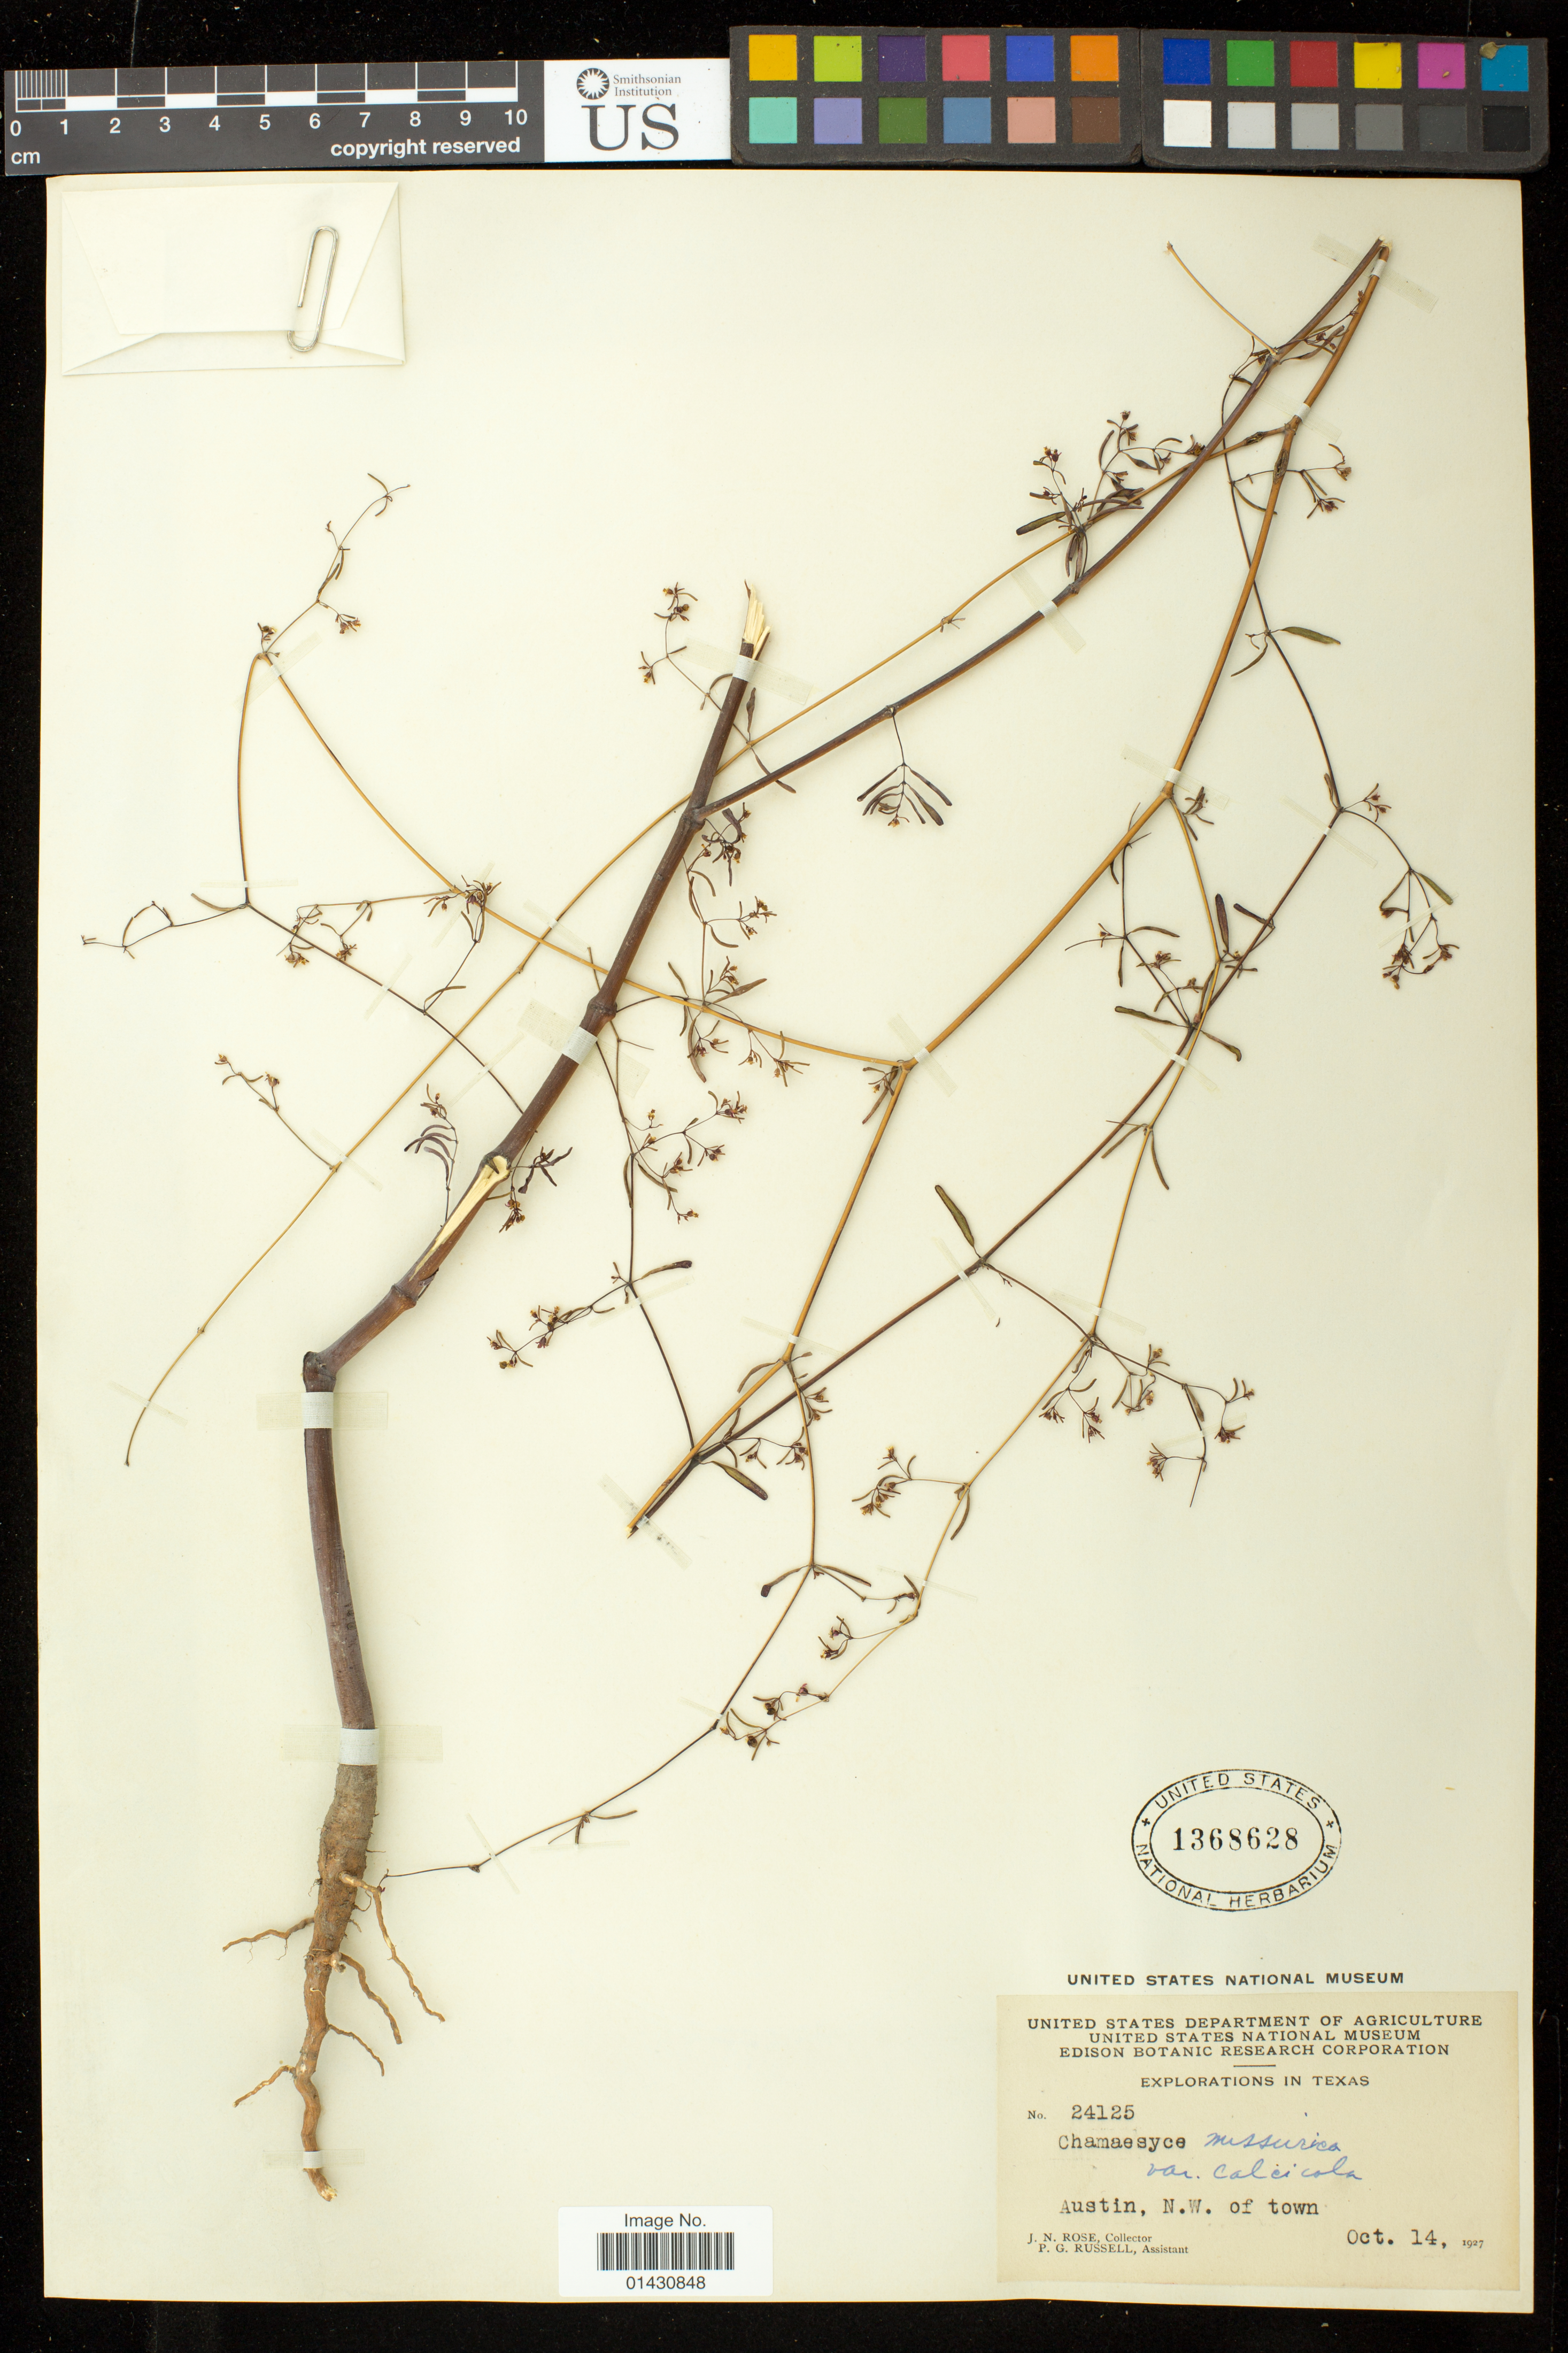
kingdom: Plantae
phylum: Tracheophyta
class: Magnoliopsida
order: Malpighiales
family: Euphorbiaceae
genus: Euphorbia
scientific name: Euphorbia missurica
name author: Raf.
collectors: J. N. Rose & P. G. Russell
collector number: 24125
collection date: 1927-10-14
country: United States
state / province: Texas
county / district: Travis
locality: Austin, N.W. of town.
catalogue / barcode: US 1368628